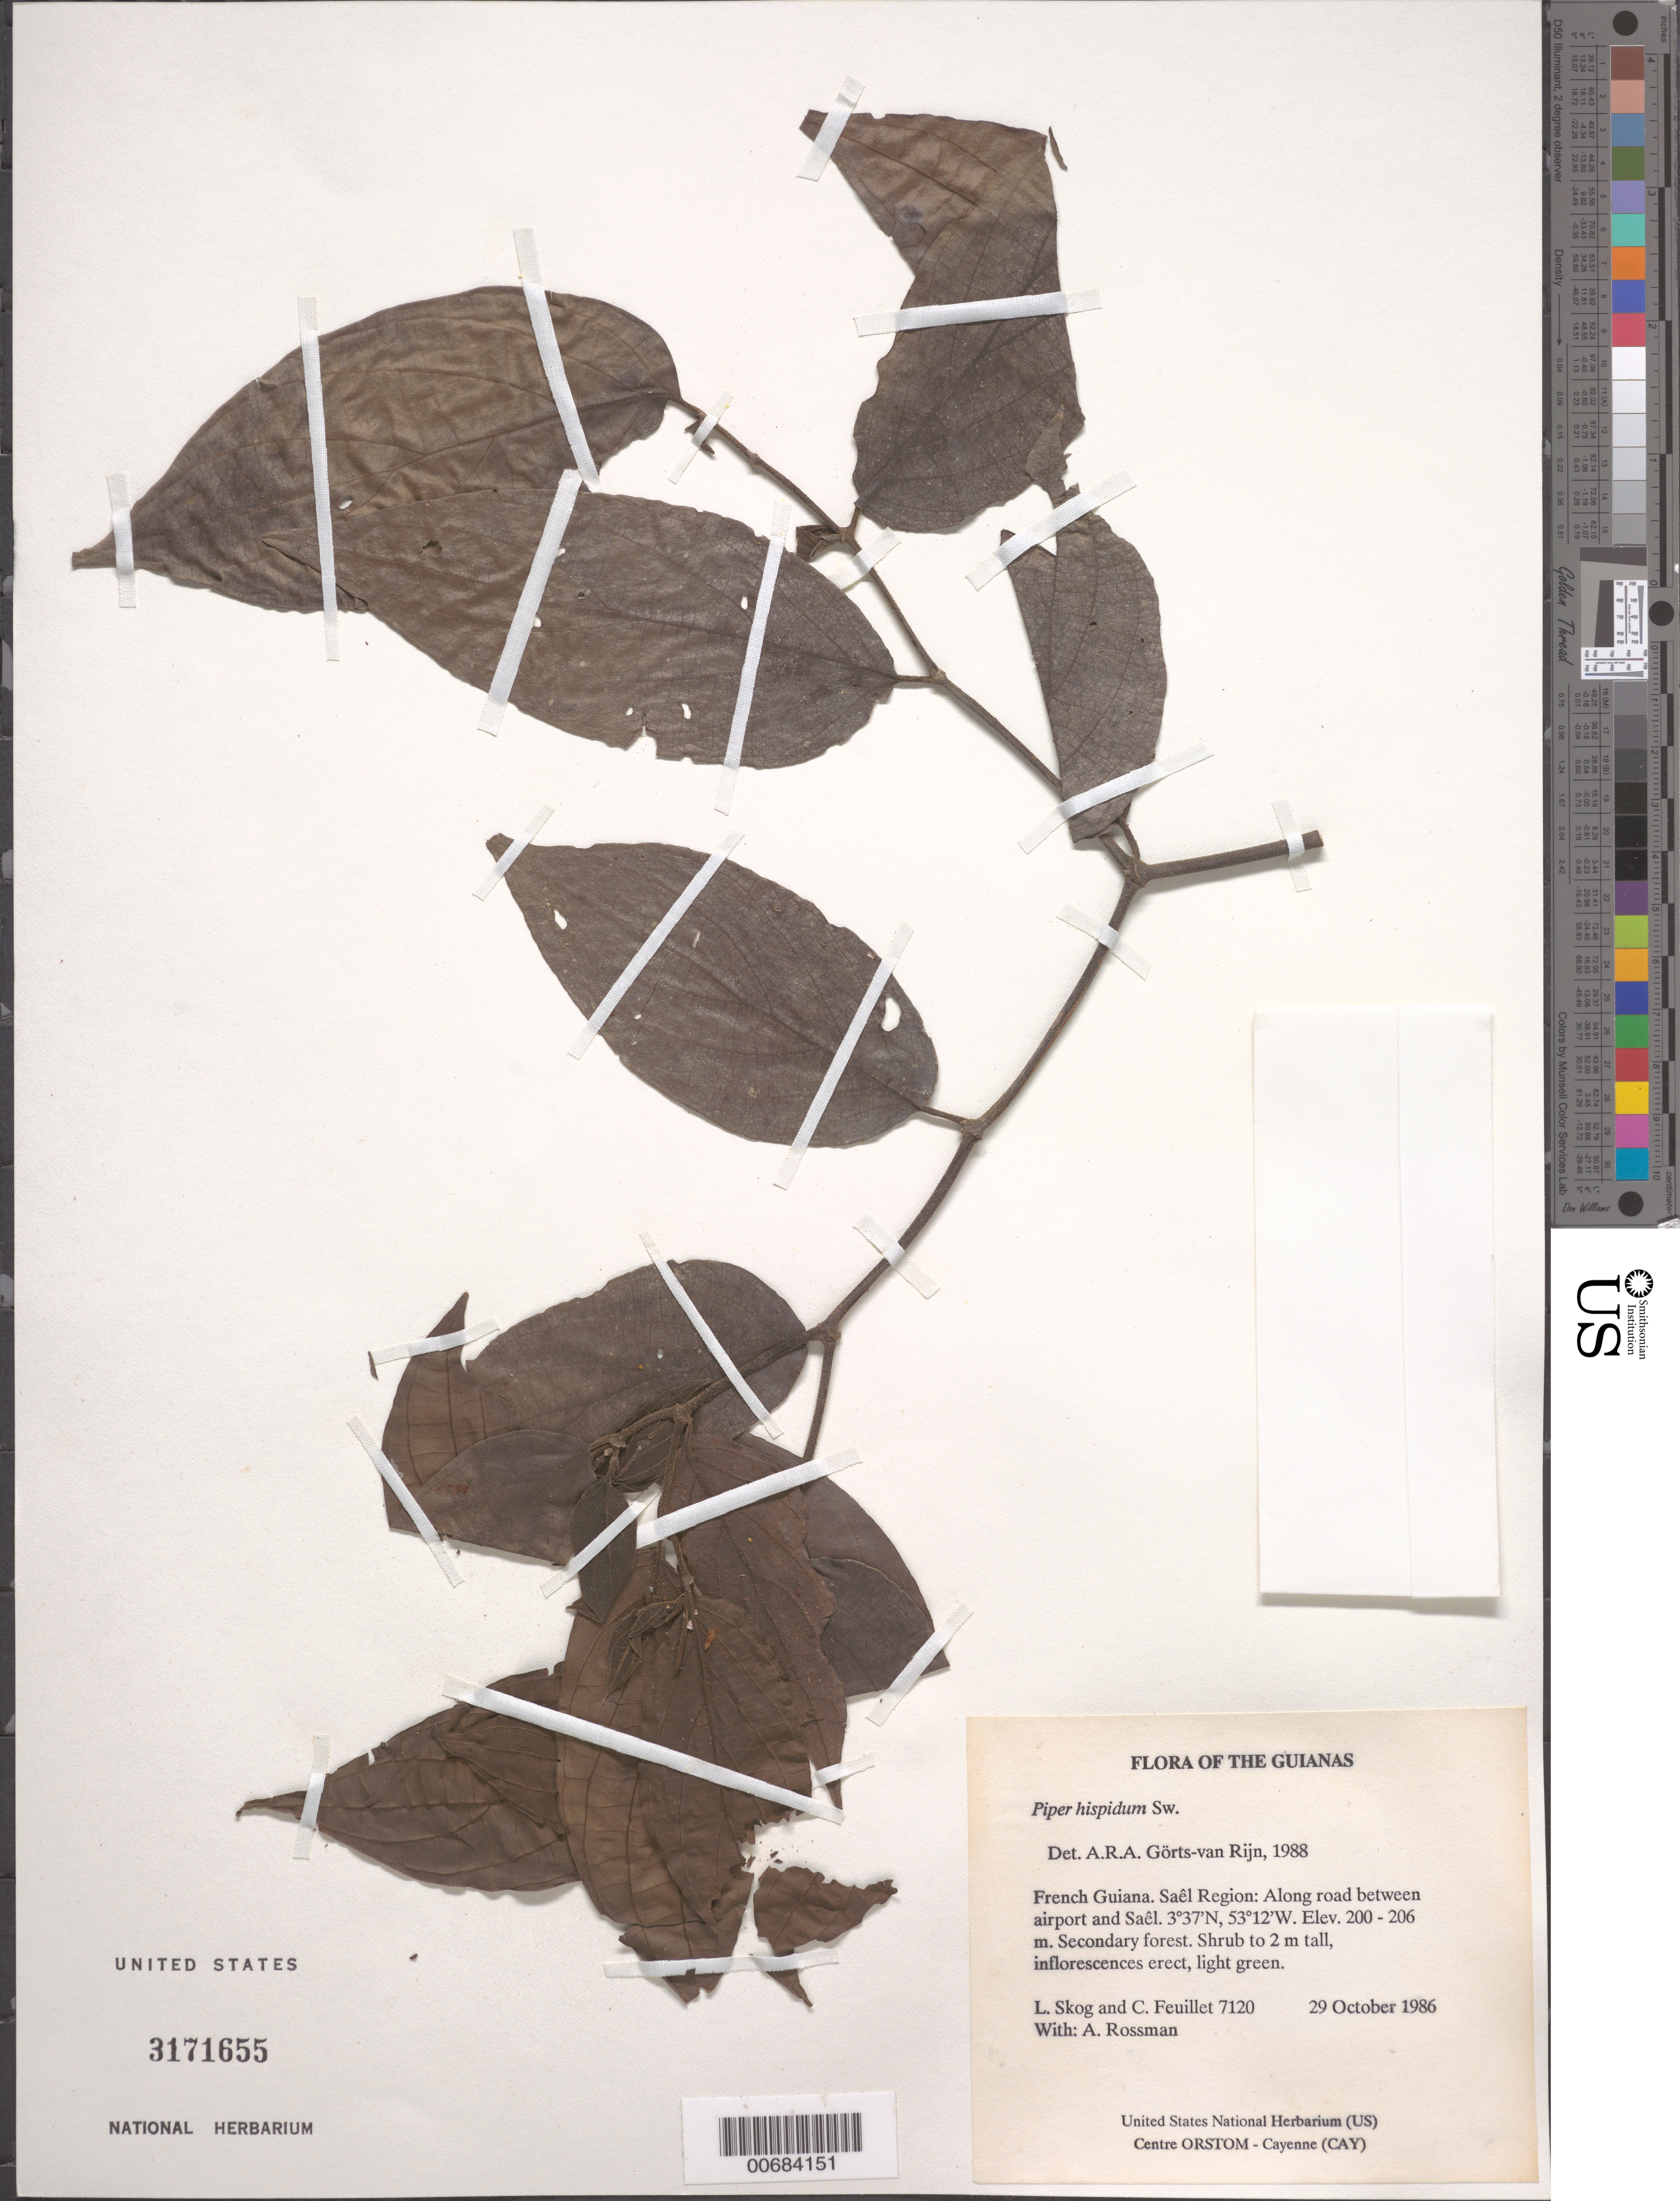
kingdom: Plantae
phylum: Tracheophyta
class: Magnoliopsida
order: Piperales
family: Piperaceae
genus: Piper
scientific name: Piper hispidum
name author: Sw.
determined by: Görts-van Rijn, A. R. A.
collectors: L. E. Skog, C. Feuillet & A. Rossman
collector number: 7120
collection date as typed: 29 October 1986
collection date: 1986-10-29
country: French Guiana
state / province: Saint-Laurent-du-Maroni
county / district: Saül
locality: Along road between airport and Saül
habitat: Secondary forest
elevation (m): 200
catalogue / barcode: US 3171655